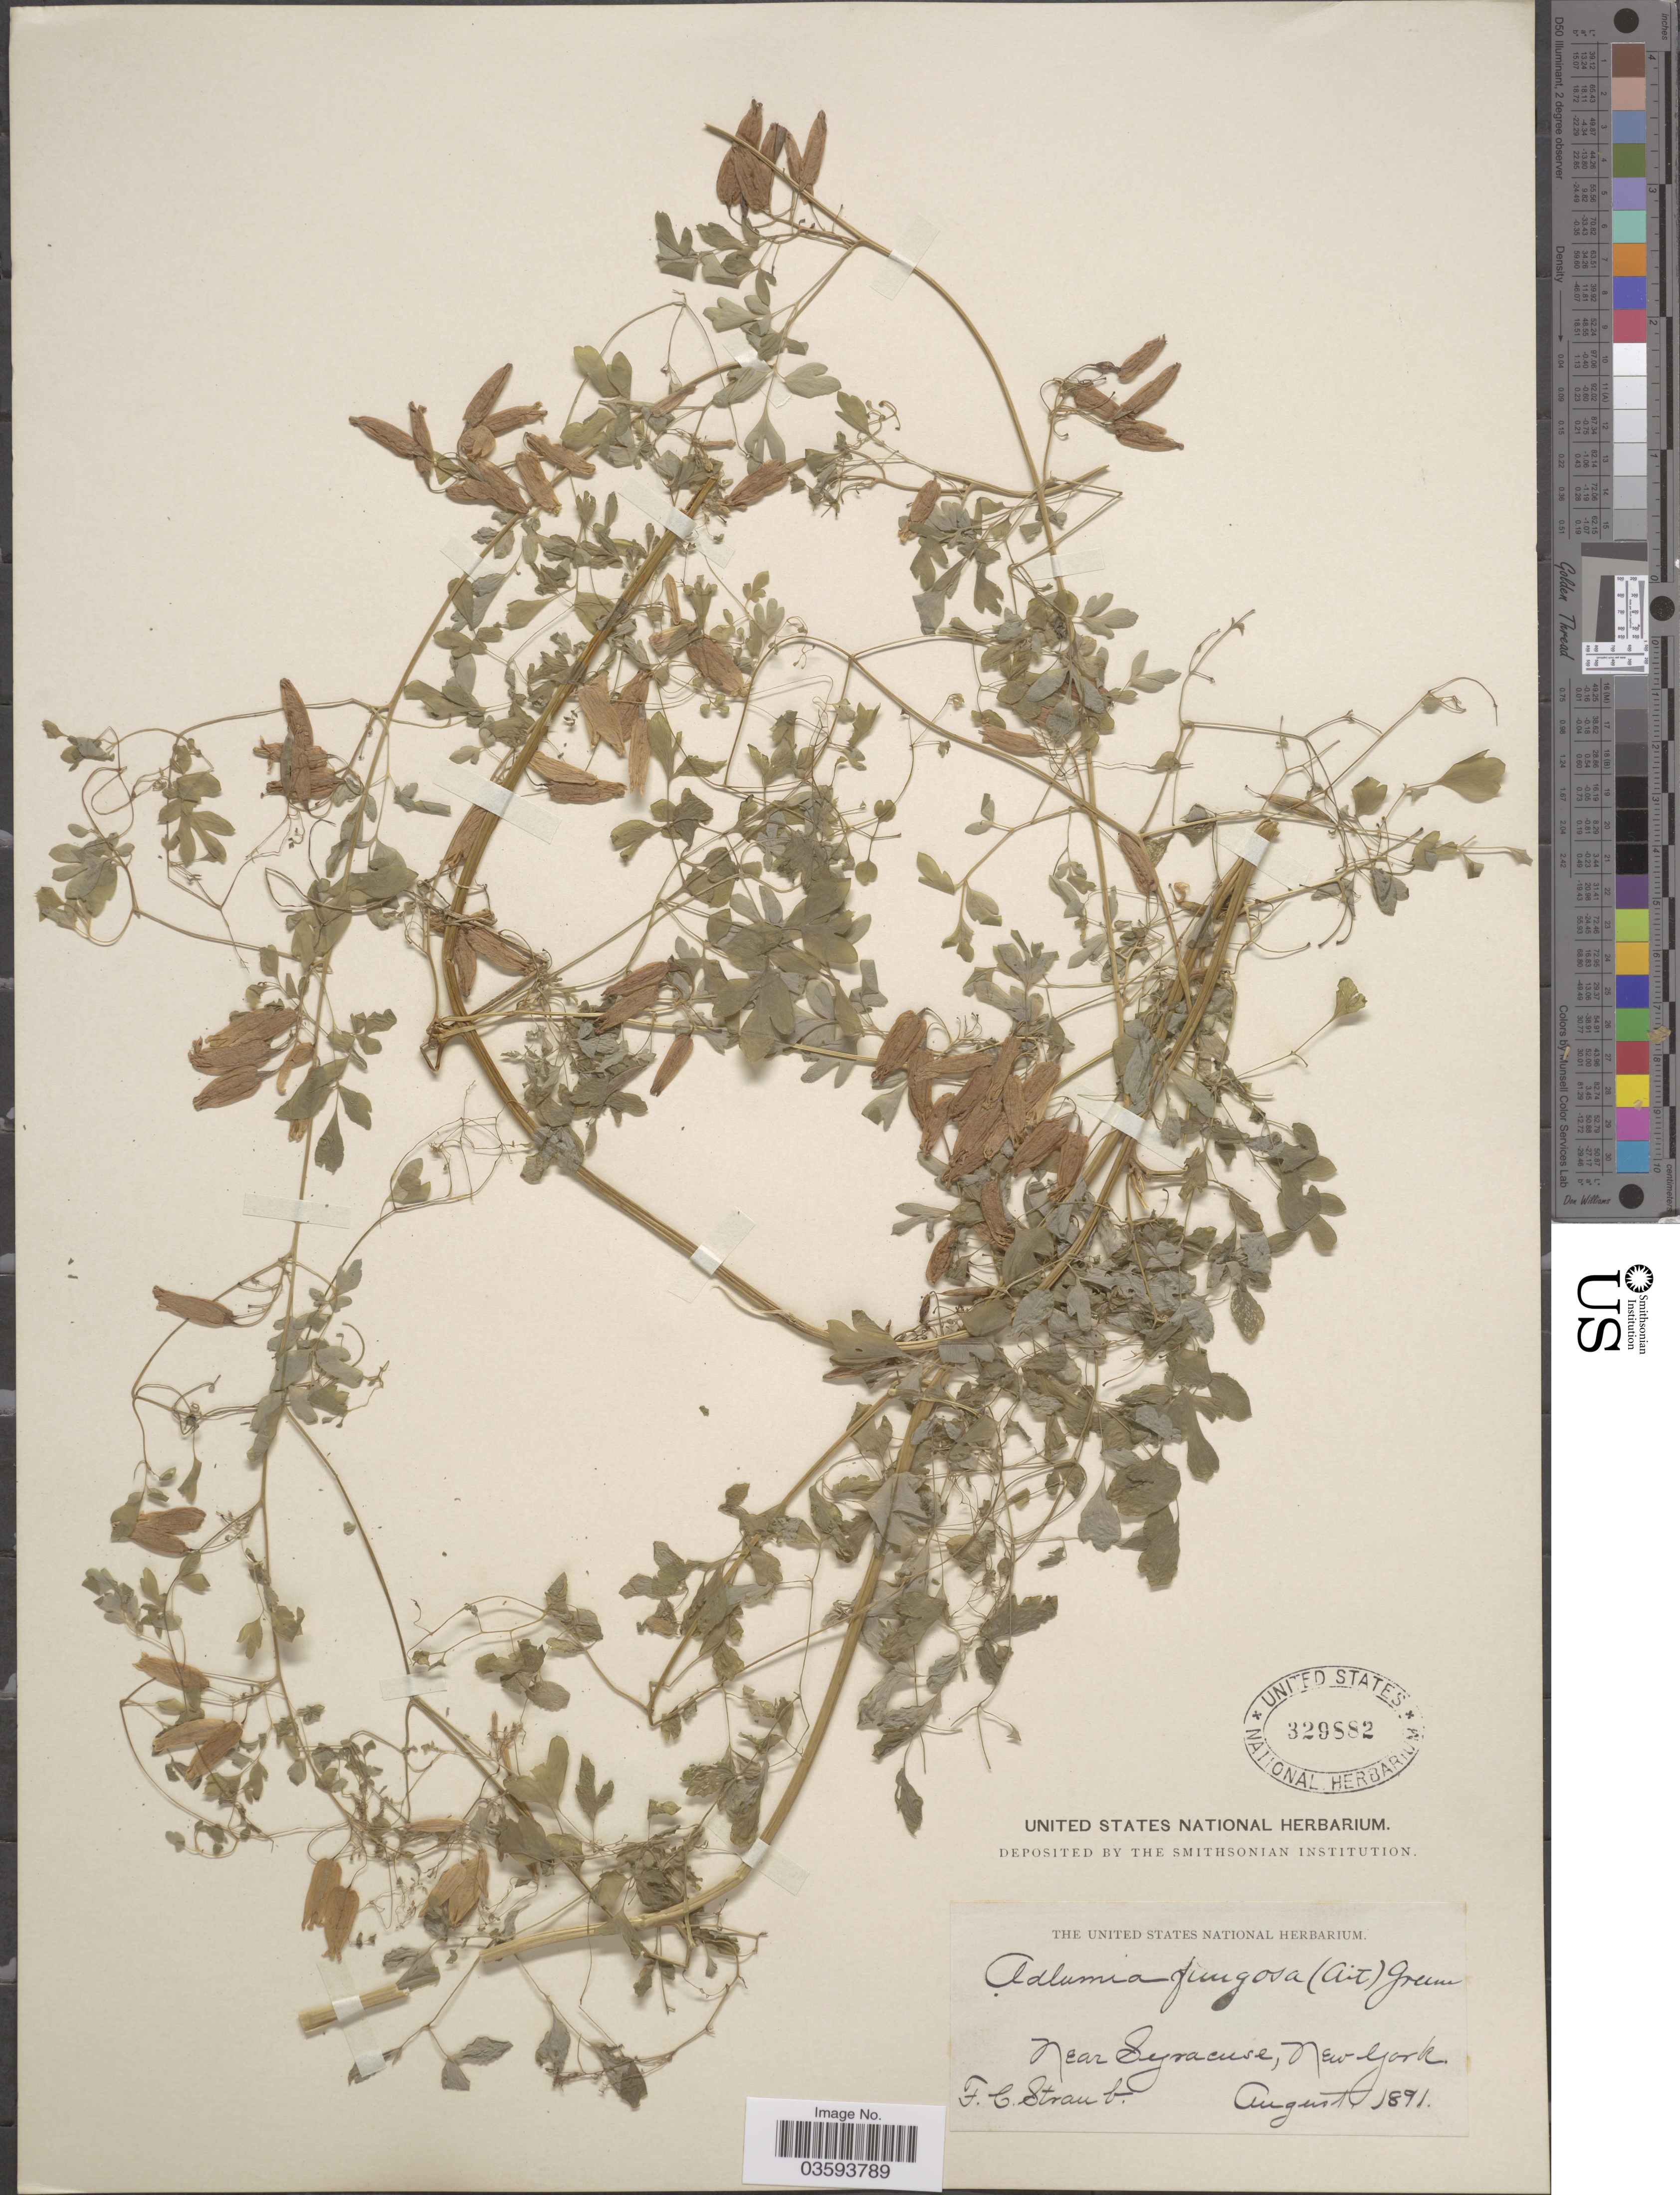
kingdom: Plantae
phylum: Tracheophyta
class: Magnoliopsida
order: Ranunculales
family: Papaveraceae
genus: Adlumia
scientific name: Adlumia fungosa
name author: (Aiton) Greene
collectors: F. Straub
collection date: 1891-08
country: United States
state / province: New York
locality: Near Syracuse.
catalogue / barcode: US 329882